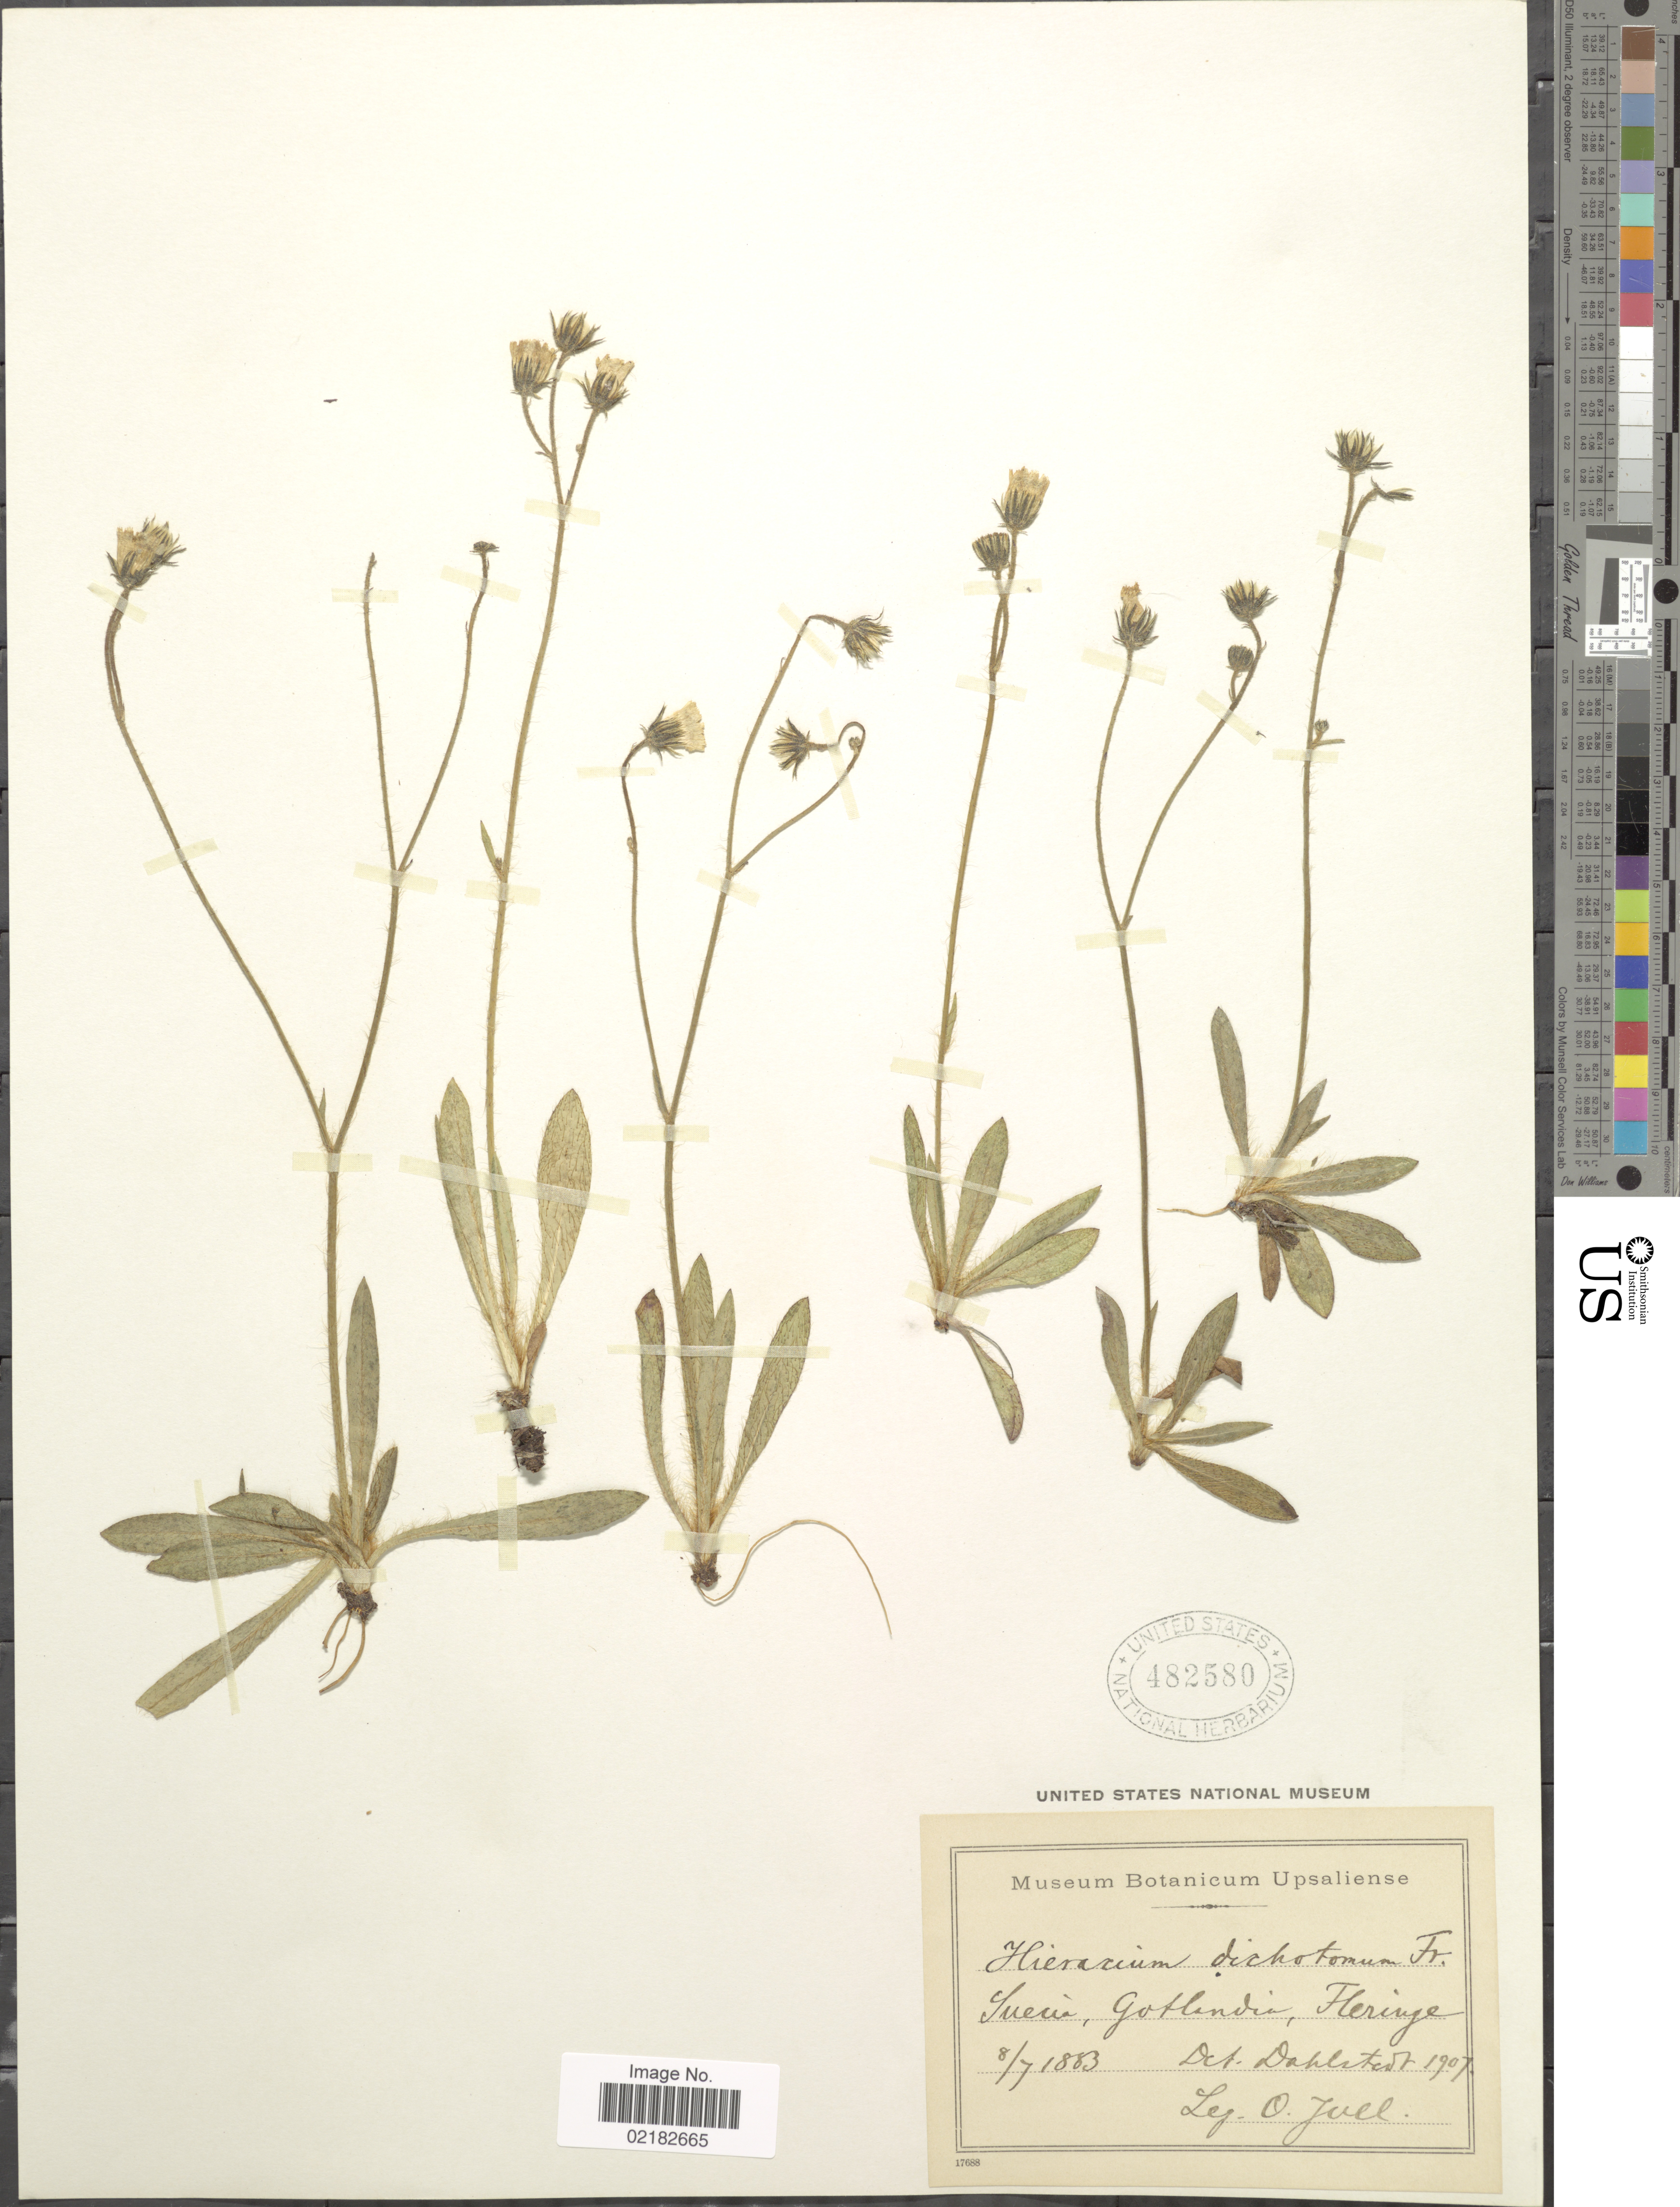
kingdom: Plantae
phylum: Tracheophyta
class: Magnoliopsida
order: Asterales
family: Asteraceae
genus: Pilosella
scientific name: Pilosella dichotoma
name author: (Fries ex Lindeb.) Soják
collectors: H. Juel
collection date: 1883-07-08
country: Sweden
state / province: Gotland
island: Gotland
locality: Suecia, Gotlamdia, Fleringe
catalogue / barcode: US 482580